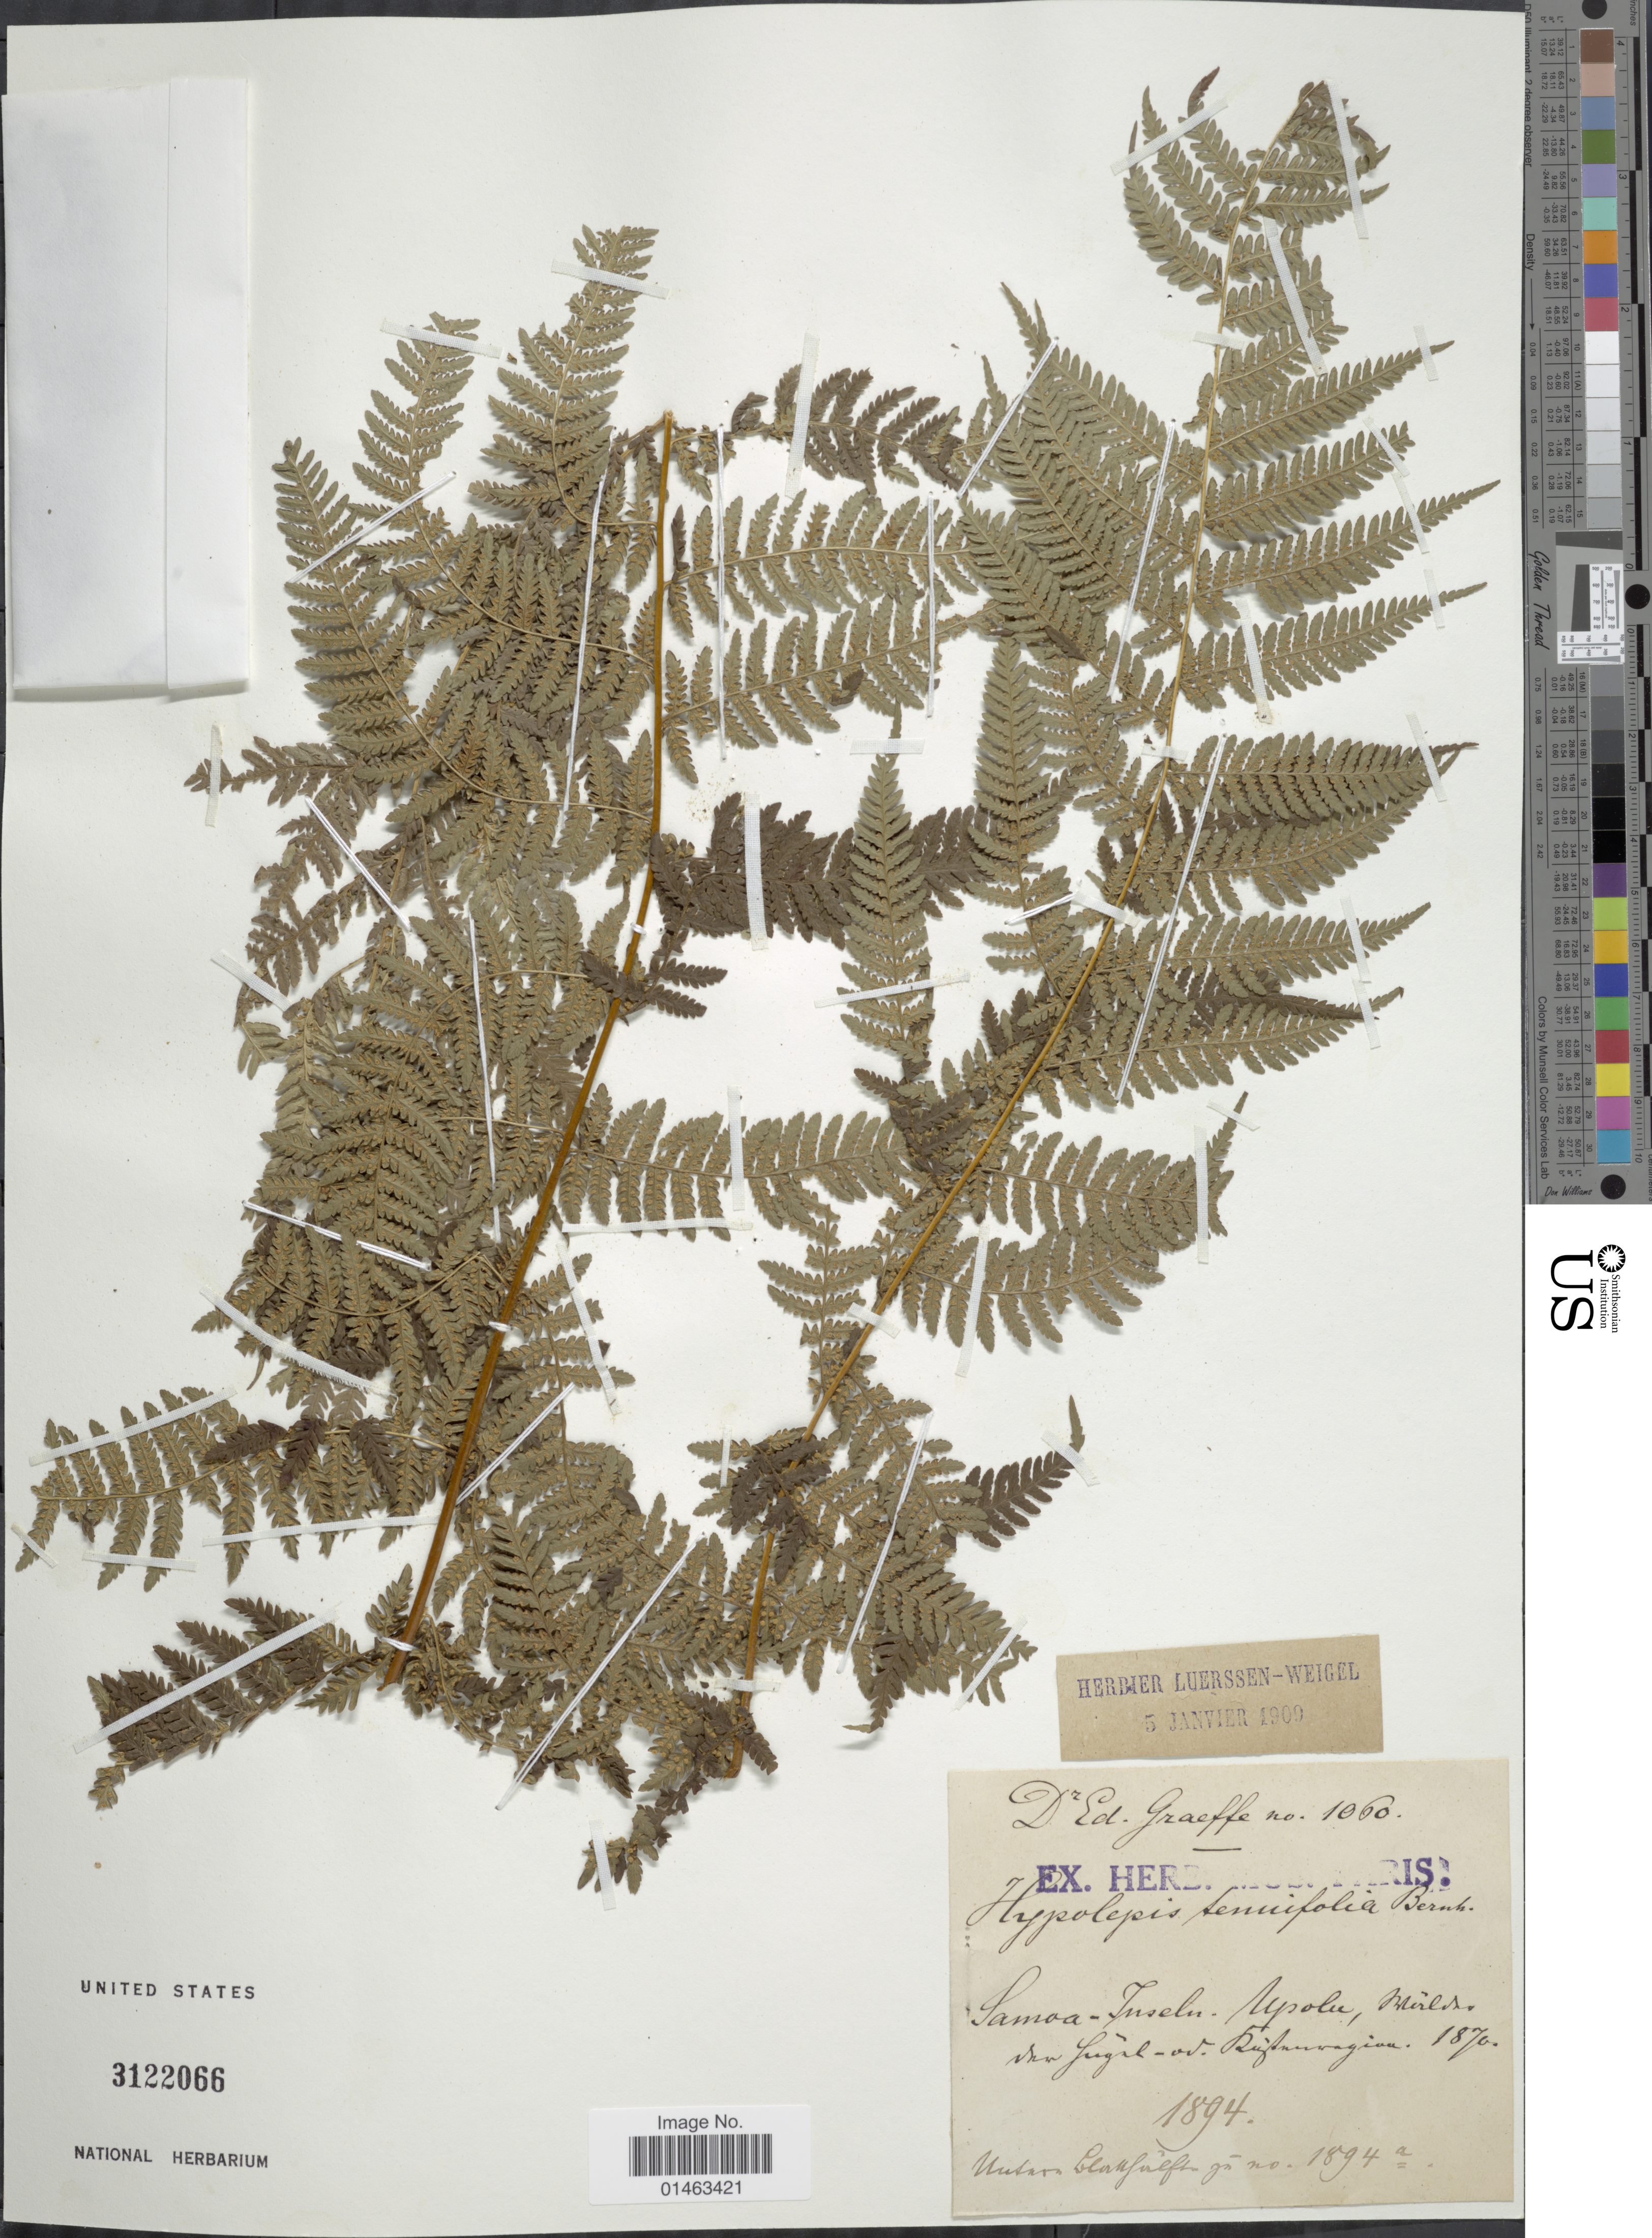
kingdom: Plantae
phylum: Tracheophyta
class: Polypodiopsida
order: Polypodiales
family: Dennstaedtiaceae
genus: Hypolepis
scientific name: Hypolepis tenuifolia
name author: (G. Forst.) Bernh.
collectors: E. Graeffe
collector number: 1060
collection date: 1870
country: Samoa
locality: Samoa-Inselin. Upolu, Miërlos iren jugal - av. Ruijtamongian [interpreted]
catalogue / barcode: US 3122066